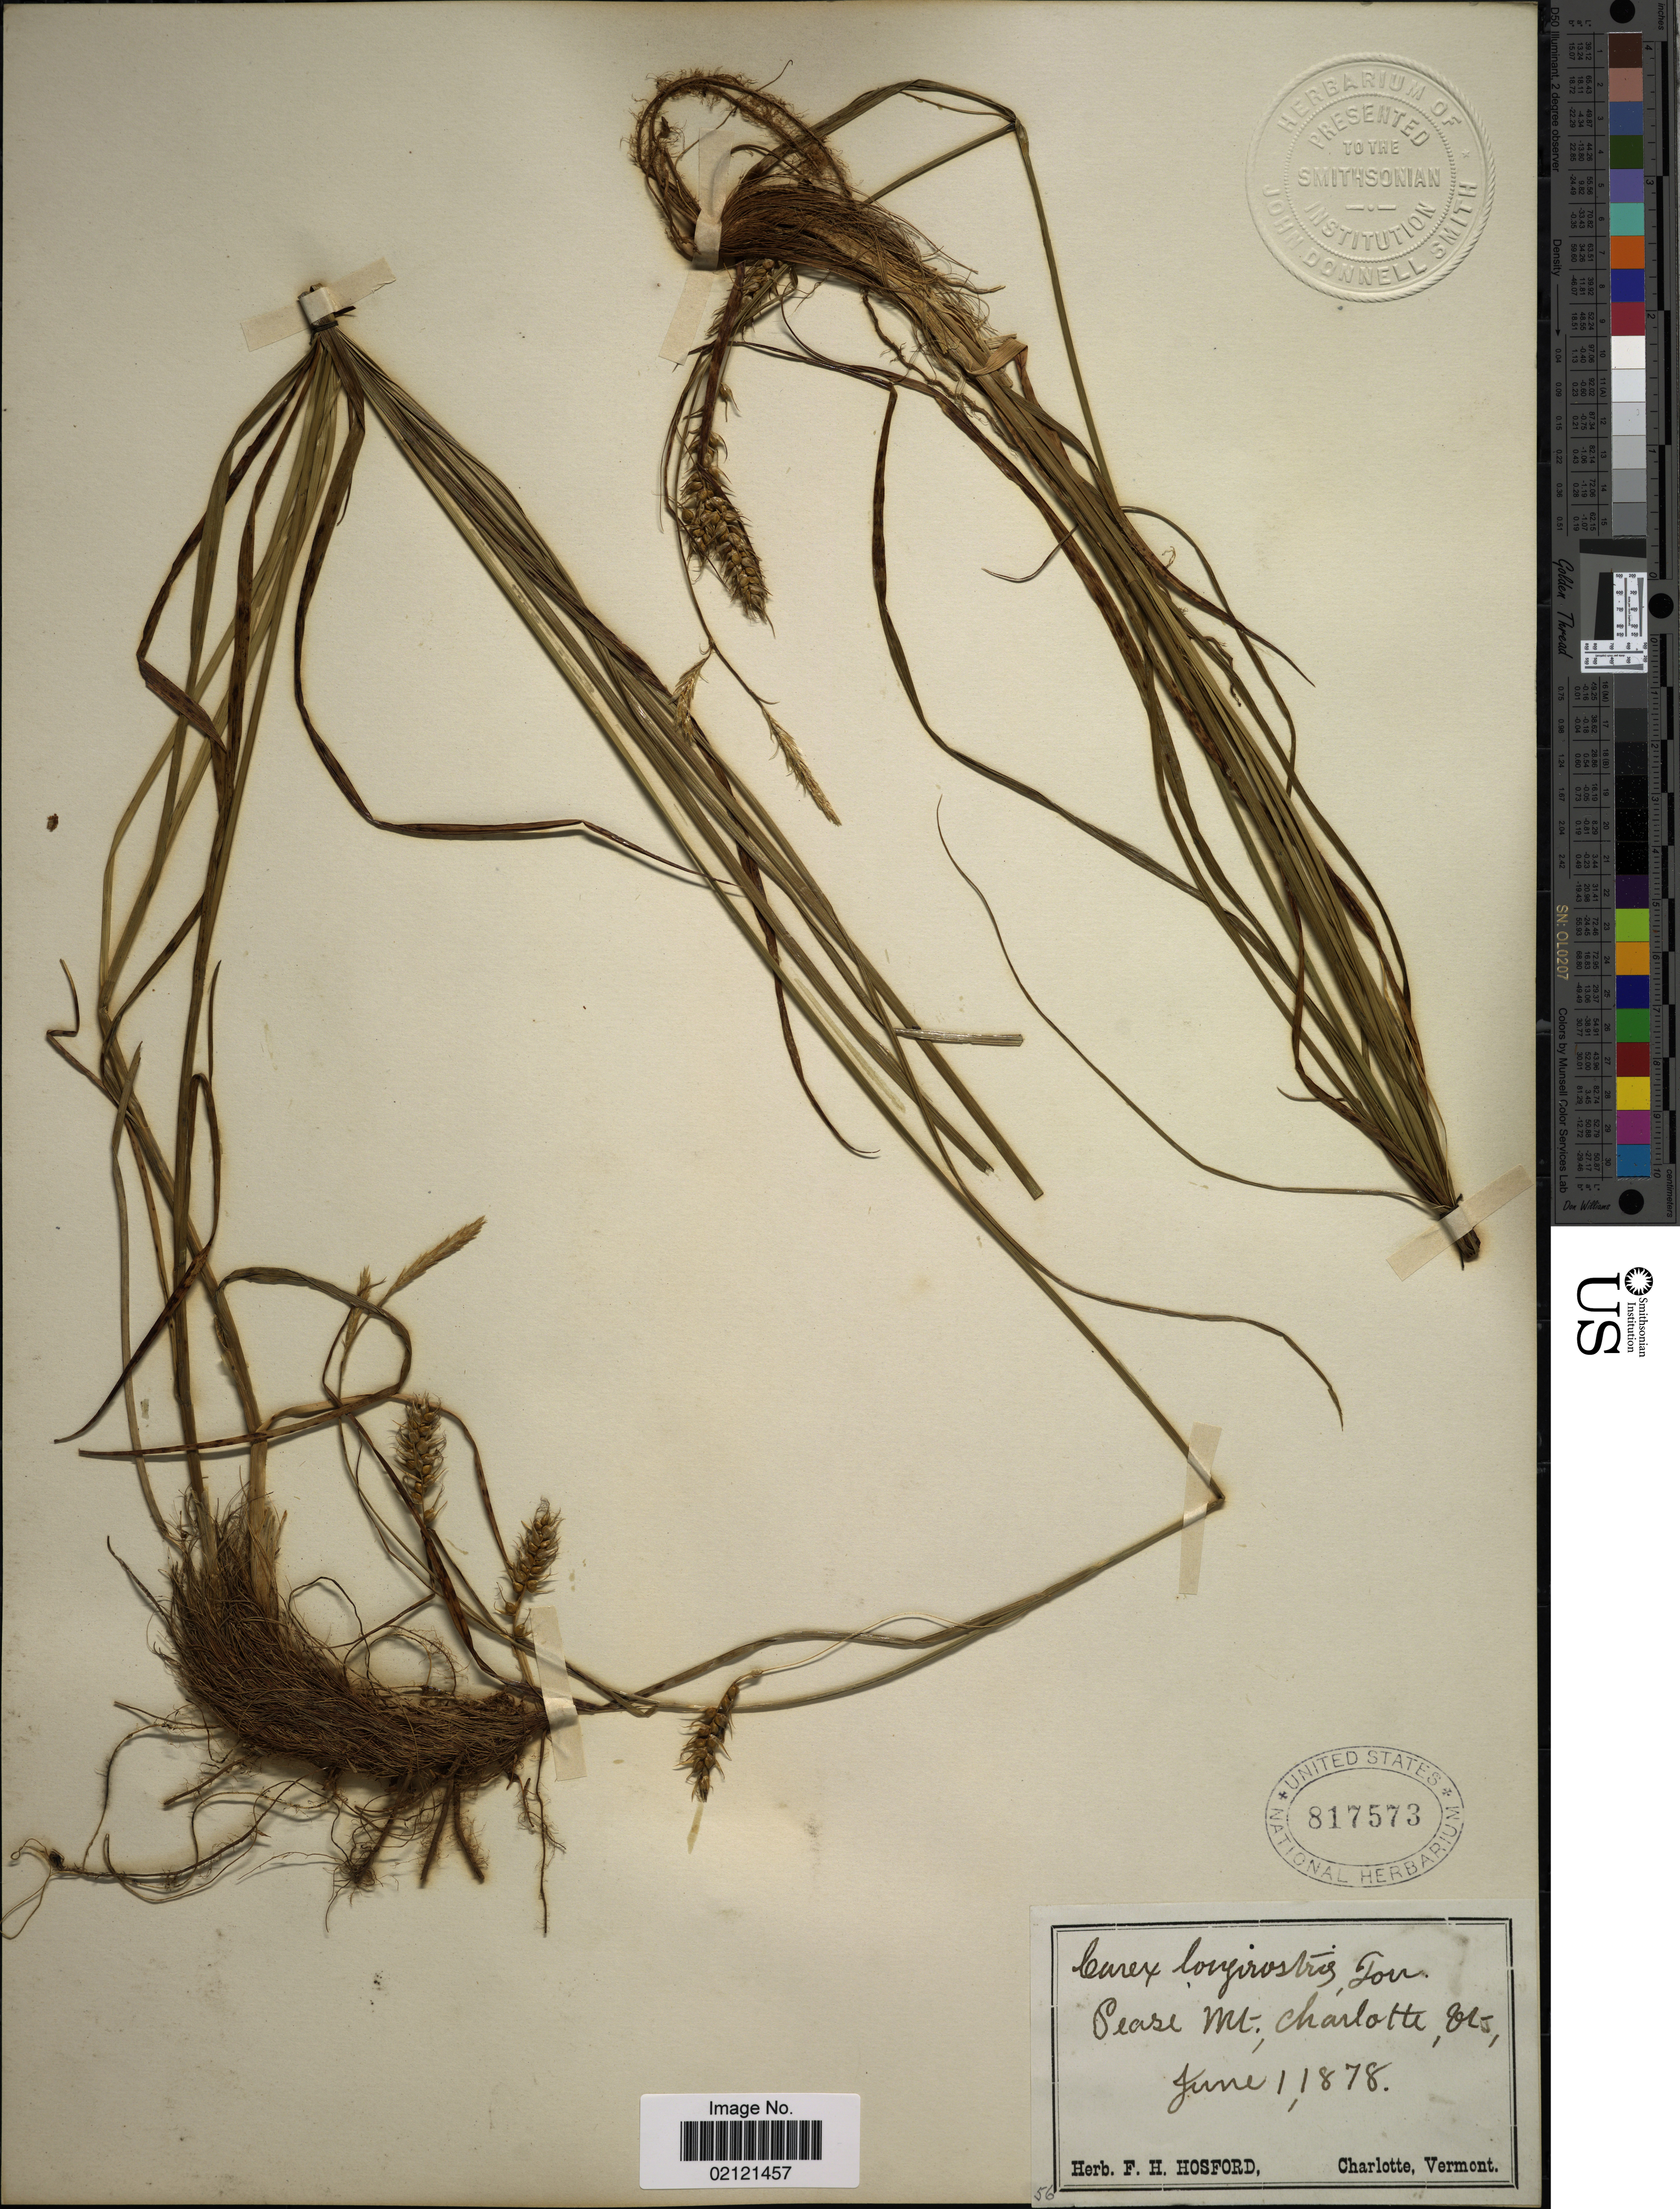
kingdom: Plantae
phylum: Tracheophyta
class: Liliopsida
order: Poales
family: Cyperaceae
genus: Carex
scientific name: Carex sprengelii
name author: Dewey ex Spreng.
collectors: ex herb. F. H. Hosford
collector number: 56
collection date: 1878-06-11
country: United States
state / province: Vermont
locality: Pease Mt. Charlotte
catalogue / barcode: US 817573